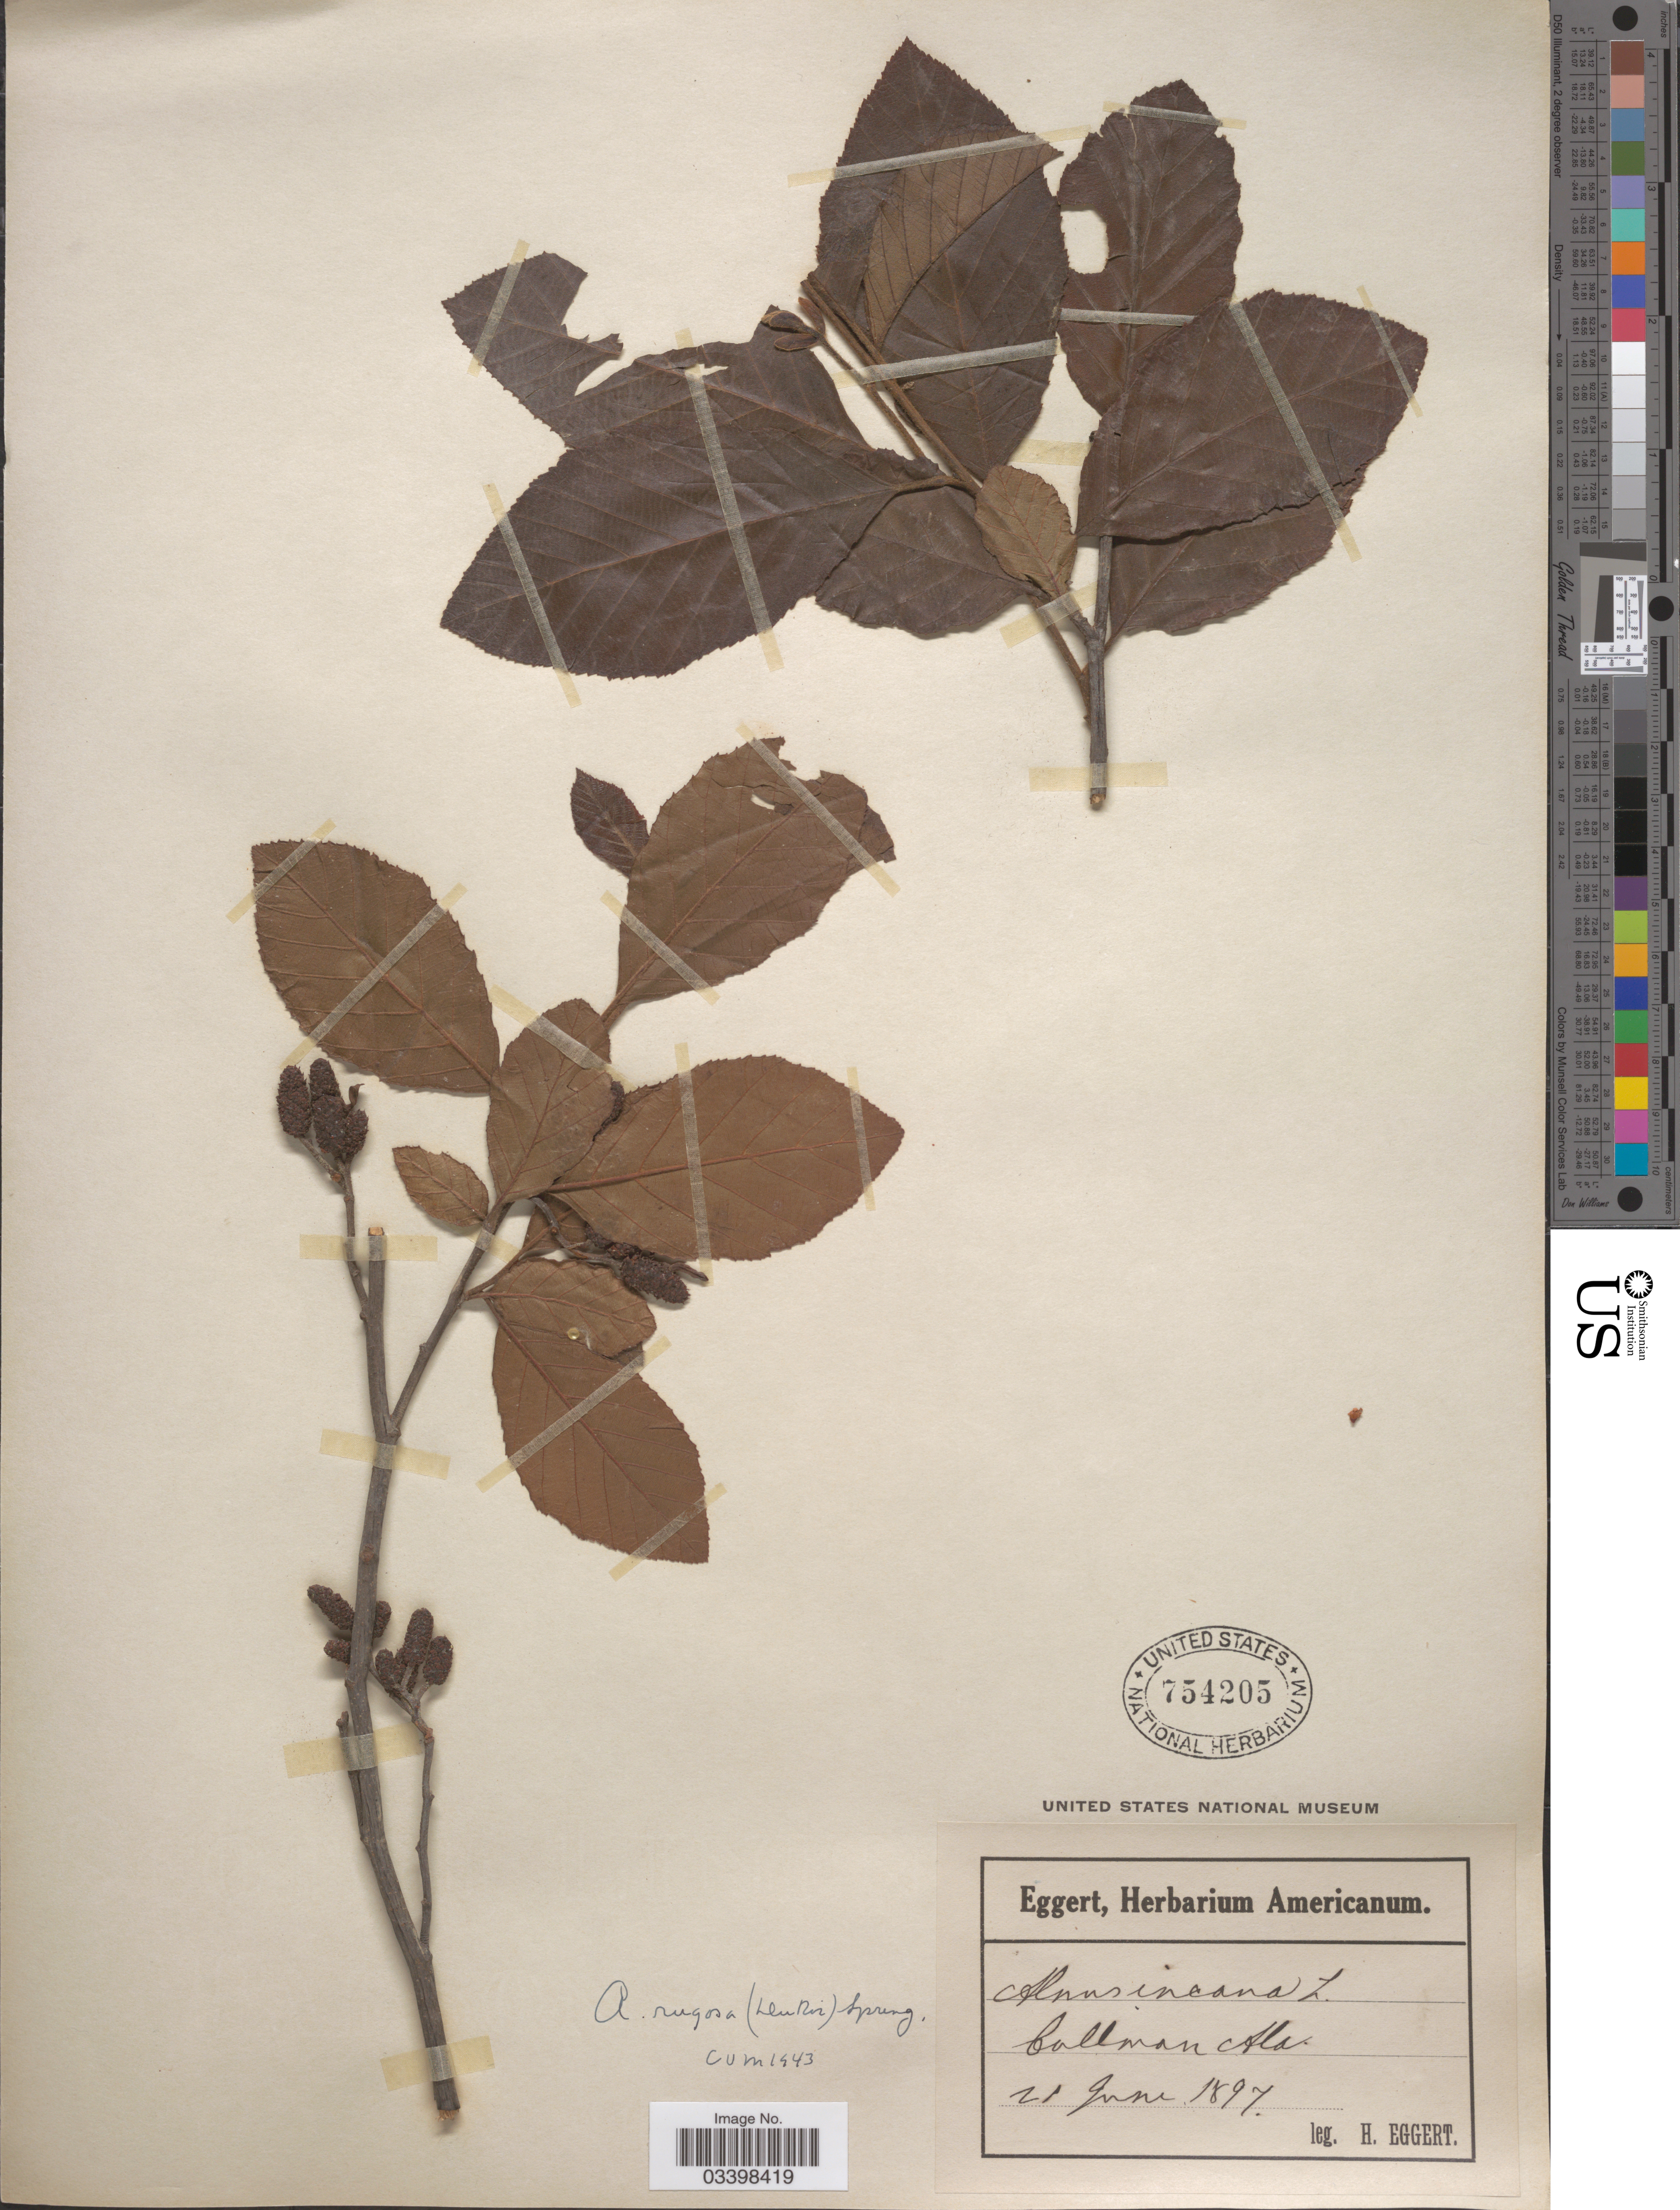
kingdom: Plantae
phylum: Tracheophyta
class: Magnoliopsida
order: Fagales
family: Betulaceae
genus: Alnus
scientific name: Alnus serrulata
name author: (Aiton) Willd.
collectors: H. Eggert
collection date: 1897-06-21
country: United States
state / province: Alabama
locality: Cullman.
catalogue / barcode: US 754205